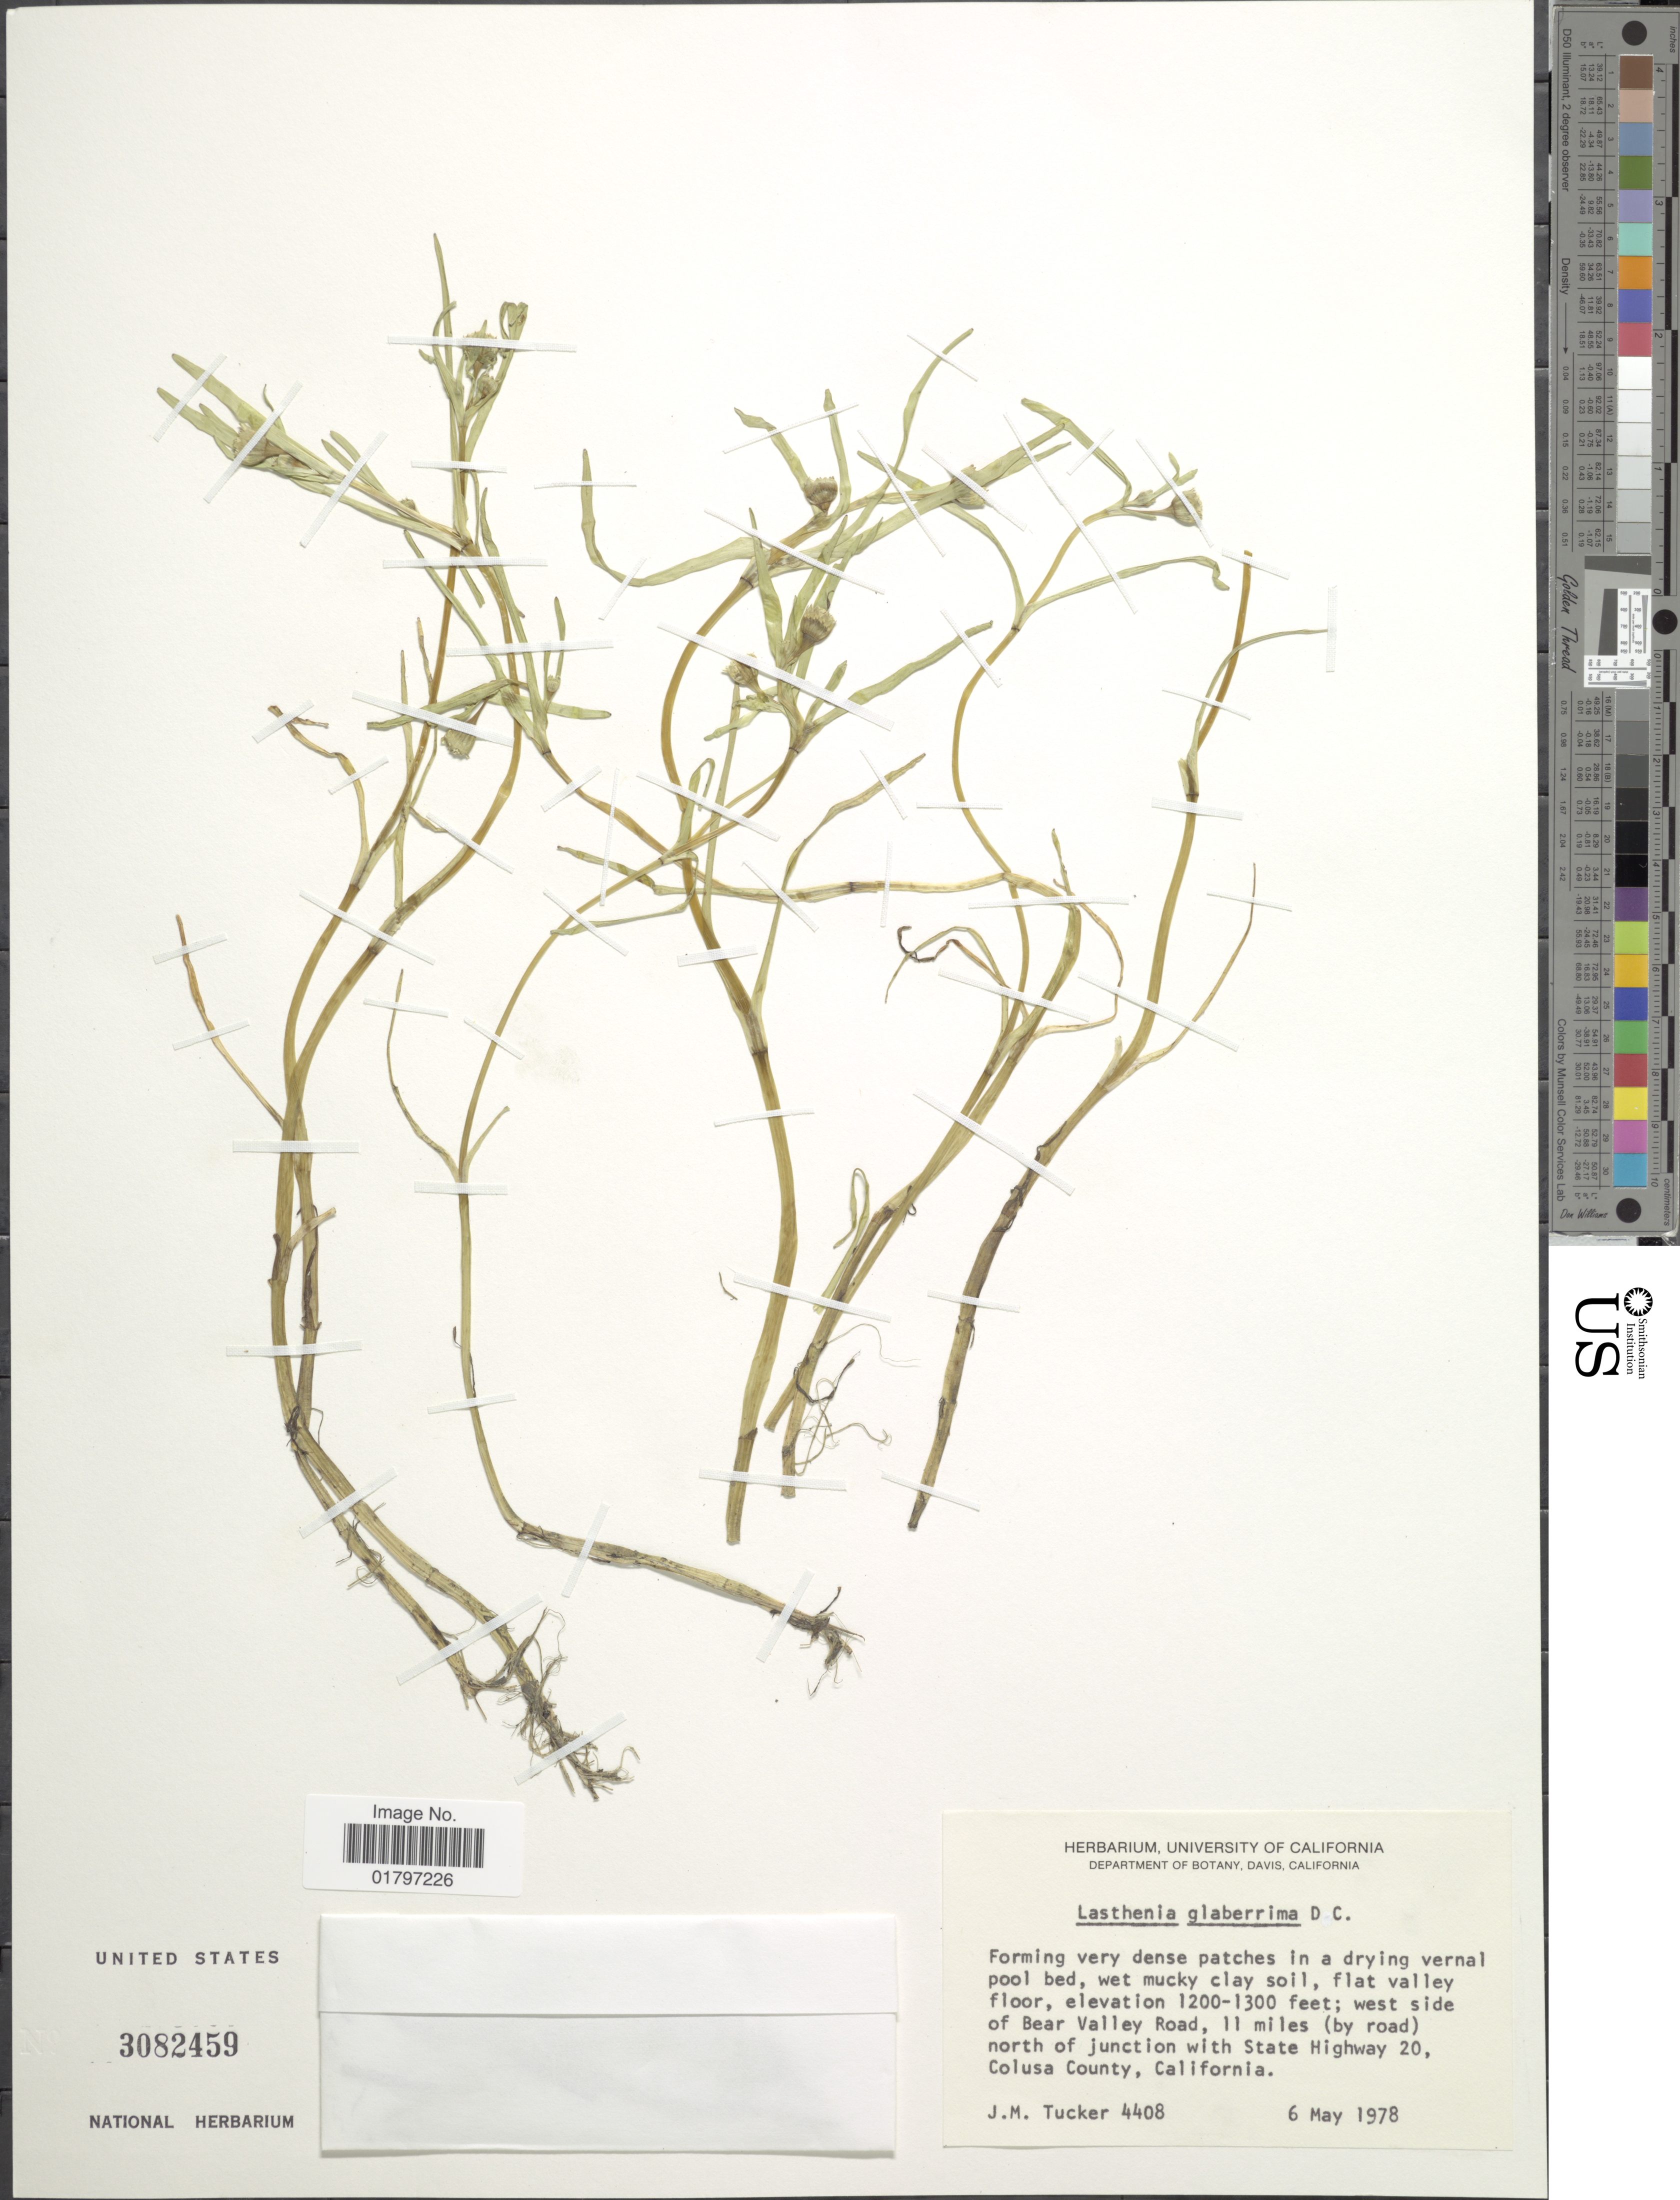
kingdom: Plantae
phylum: Tracheophyta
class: Magnoliopsida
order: Asterales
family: Asteraceae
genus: Lasthenia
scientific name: Lasthenia glaberrima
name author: DC.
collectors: J. M. Tucker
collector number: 4408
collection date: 1978-05-06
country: United States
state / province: California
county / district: Colusa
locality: West side of Bear Valley Road, 11 miles (by road) north of junction with State Highway 20, Colusa County, California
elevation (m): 366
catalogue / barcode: US 3082459